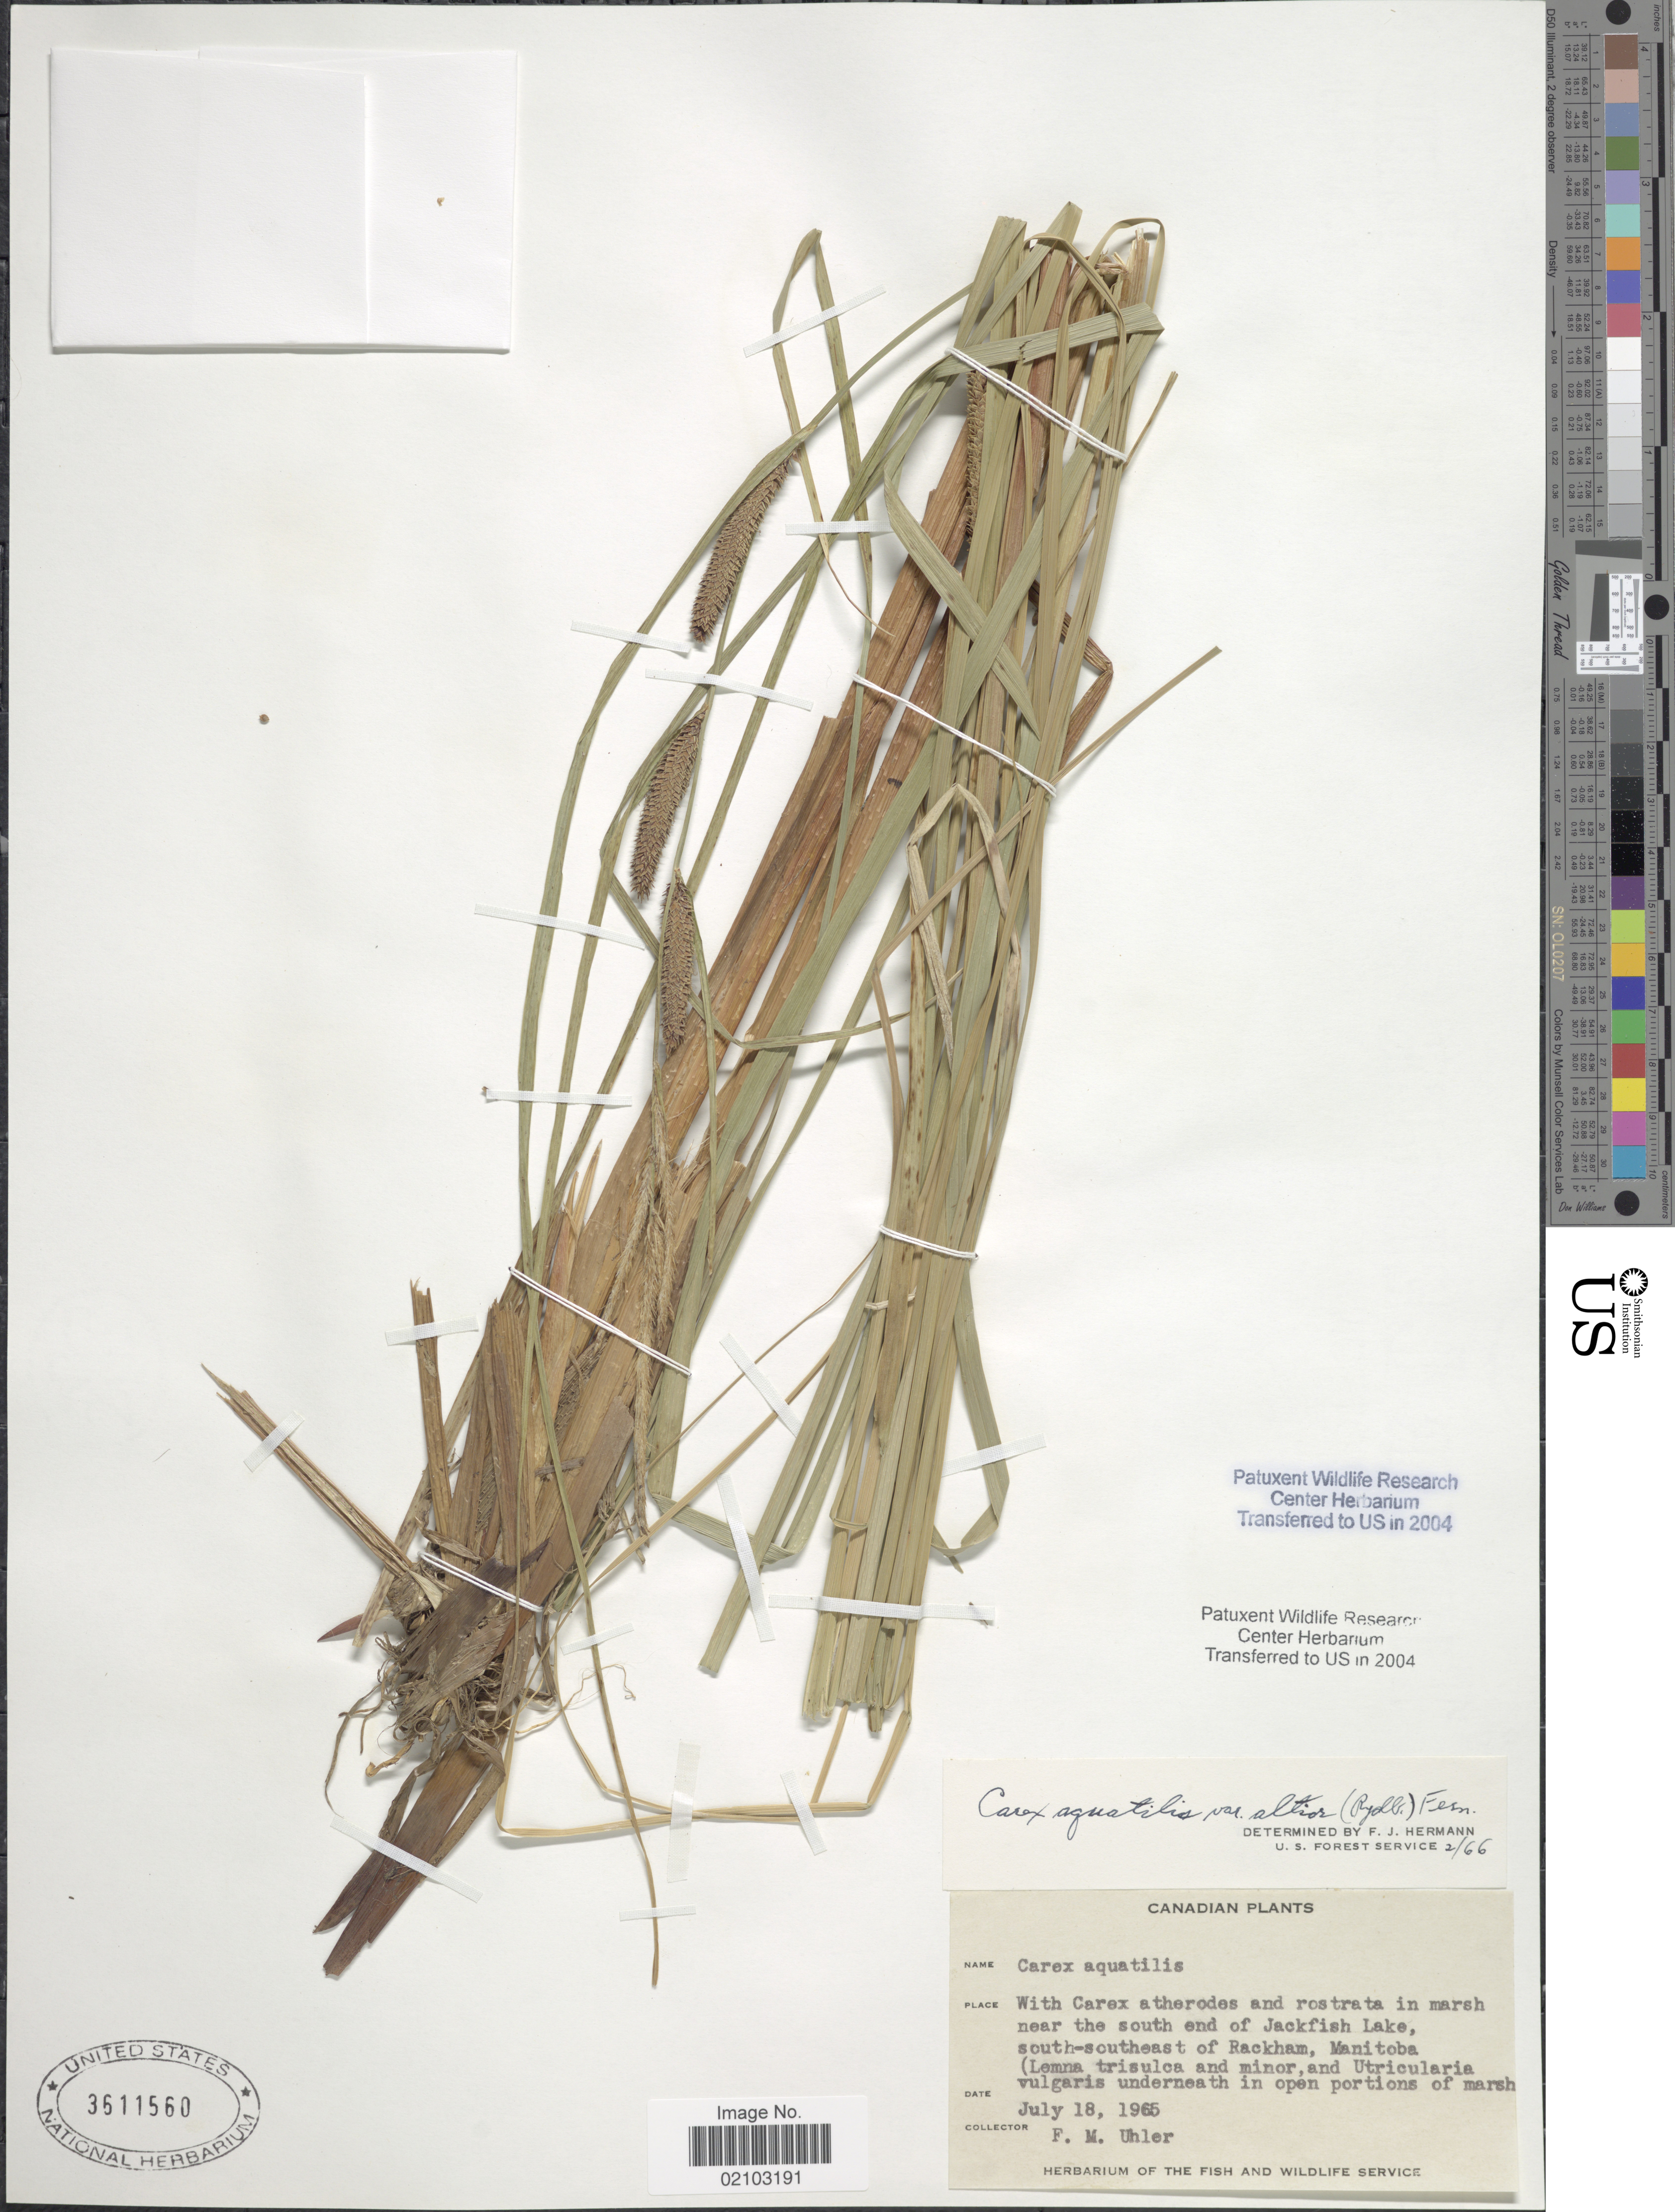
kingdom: Plantae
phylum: Tracheophyta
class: Liliopsida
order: Poales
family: Cyperaceae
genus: Carex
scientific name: Carex aquatilis var. altior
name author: (Rydb.) Fernald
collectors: F. M. Uhler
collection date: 1965-07-18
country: Canada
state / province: Manitoba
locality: In marsh near the south end of Jackfish Lake, south-southeast of Rackham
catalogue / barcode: US 3611560